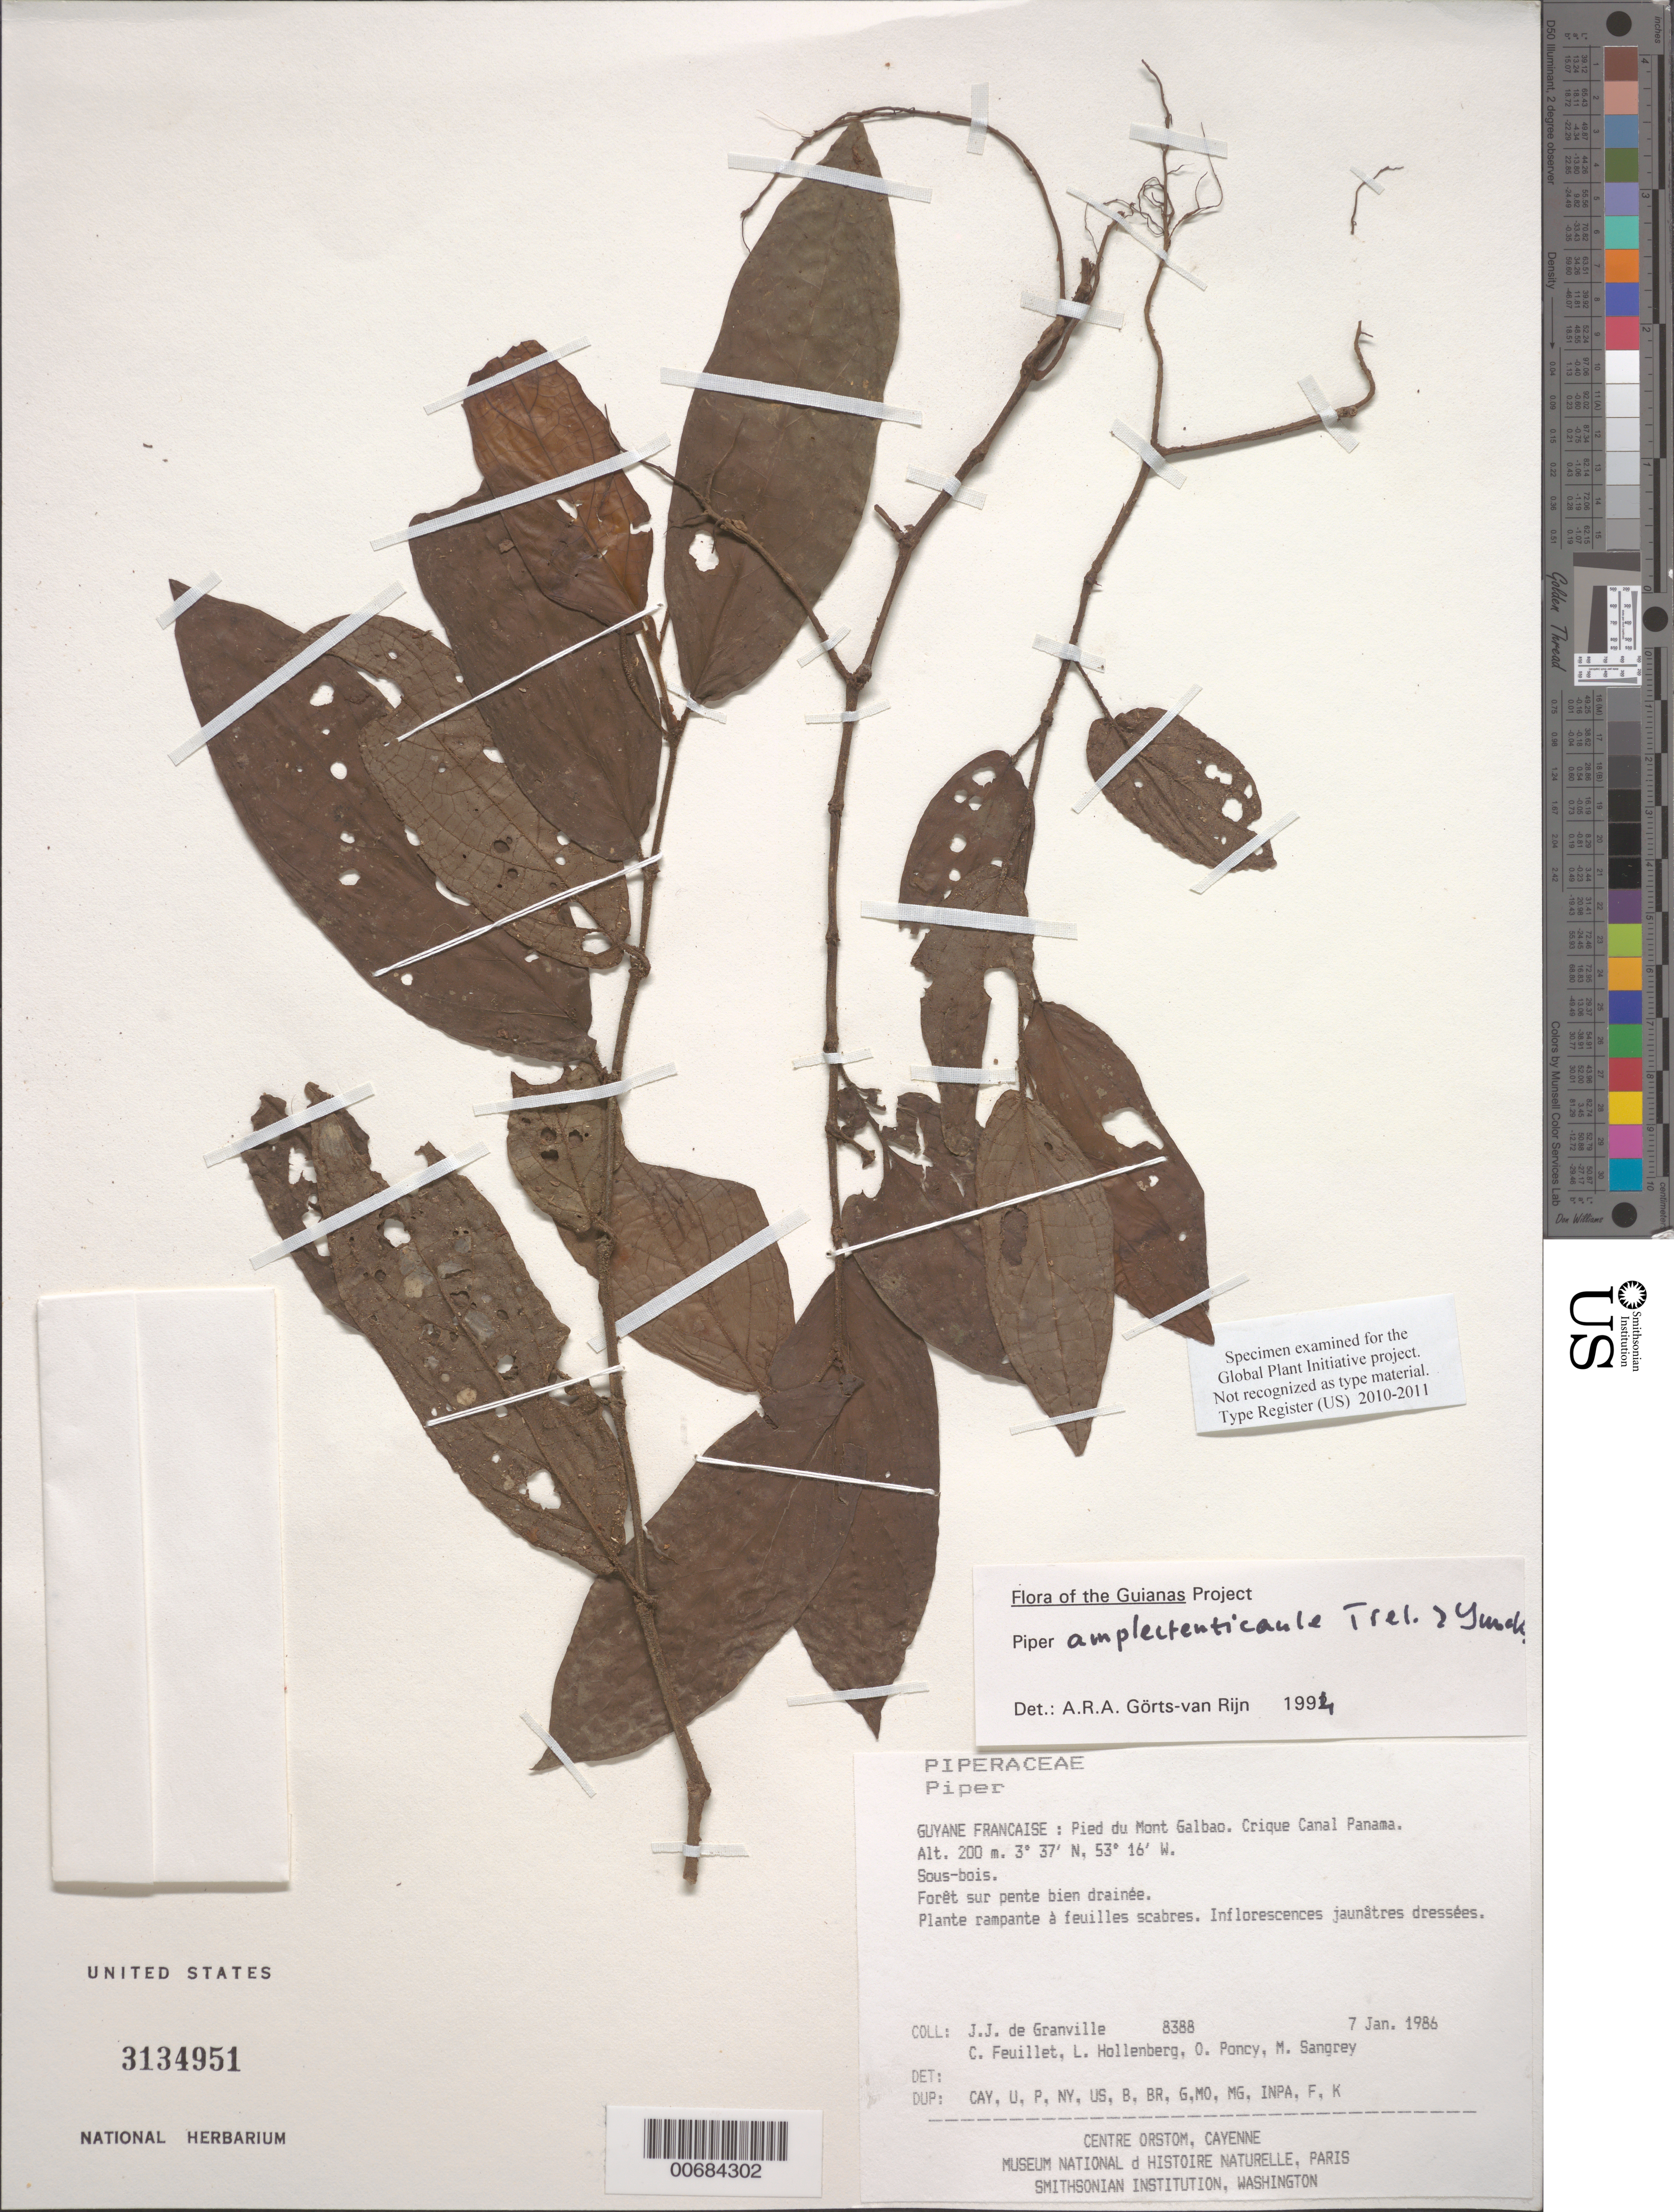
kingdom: Plantae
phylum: Tracheophyta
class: Magnoliopsida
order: Piperales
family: Piperaceae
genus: Piper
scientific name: Piper amplectenticaule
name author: Trel. & Yunck.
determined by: Görts-van Rijn, A. R. A.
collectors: J.-J. de Granville, C. Feuillet, L. Hollenberg, O. Poncy & M. S. Sangrey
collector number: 8388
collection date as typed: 7-Jan-86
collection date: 1986-01-07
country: French Guiana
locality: Pied du Mont Galbao. Crique Canal Panama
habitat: Sous-bois; forêt sur pent bien drainée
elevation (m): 200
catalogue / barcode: US 3134951